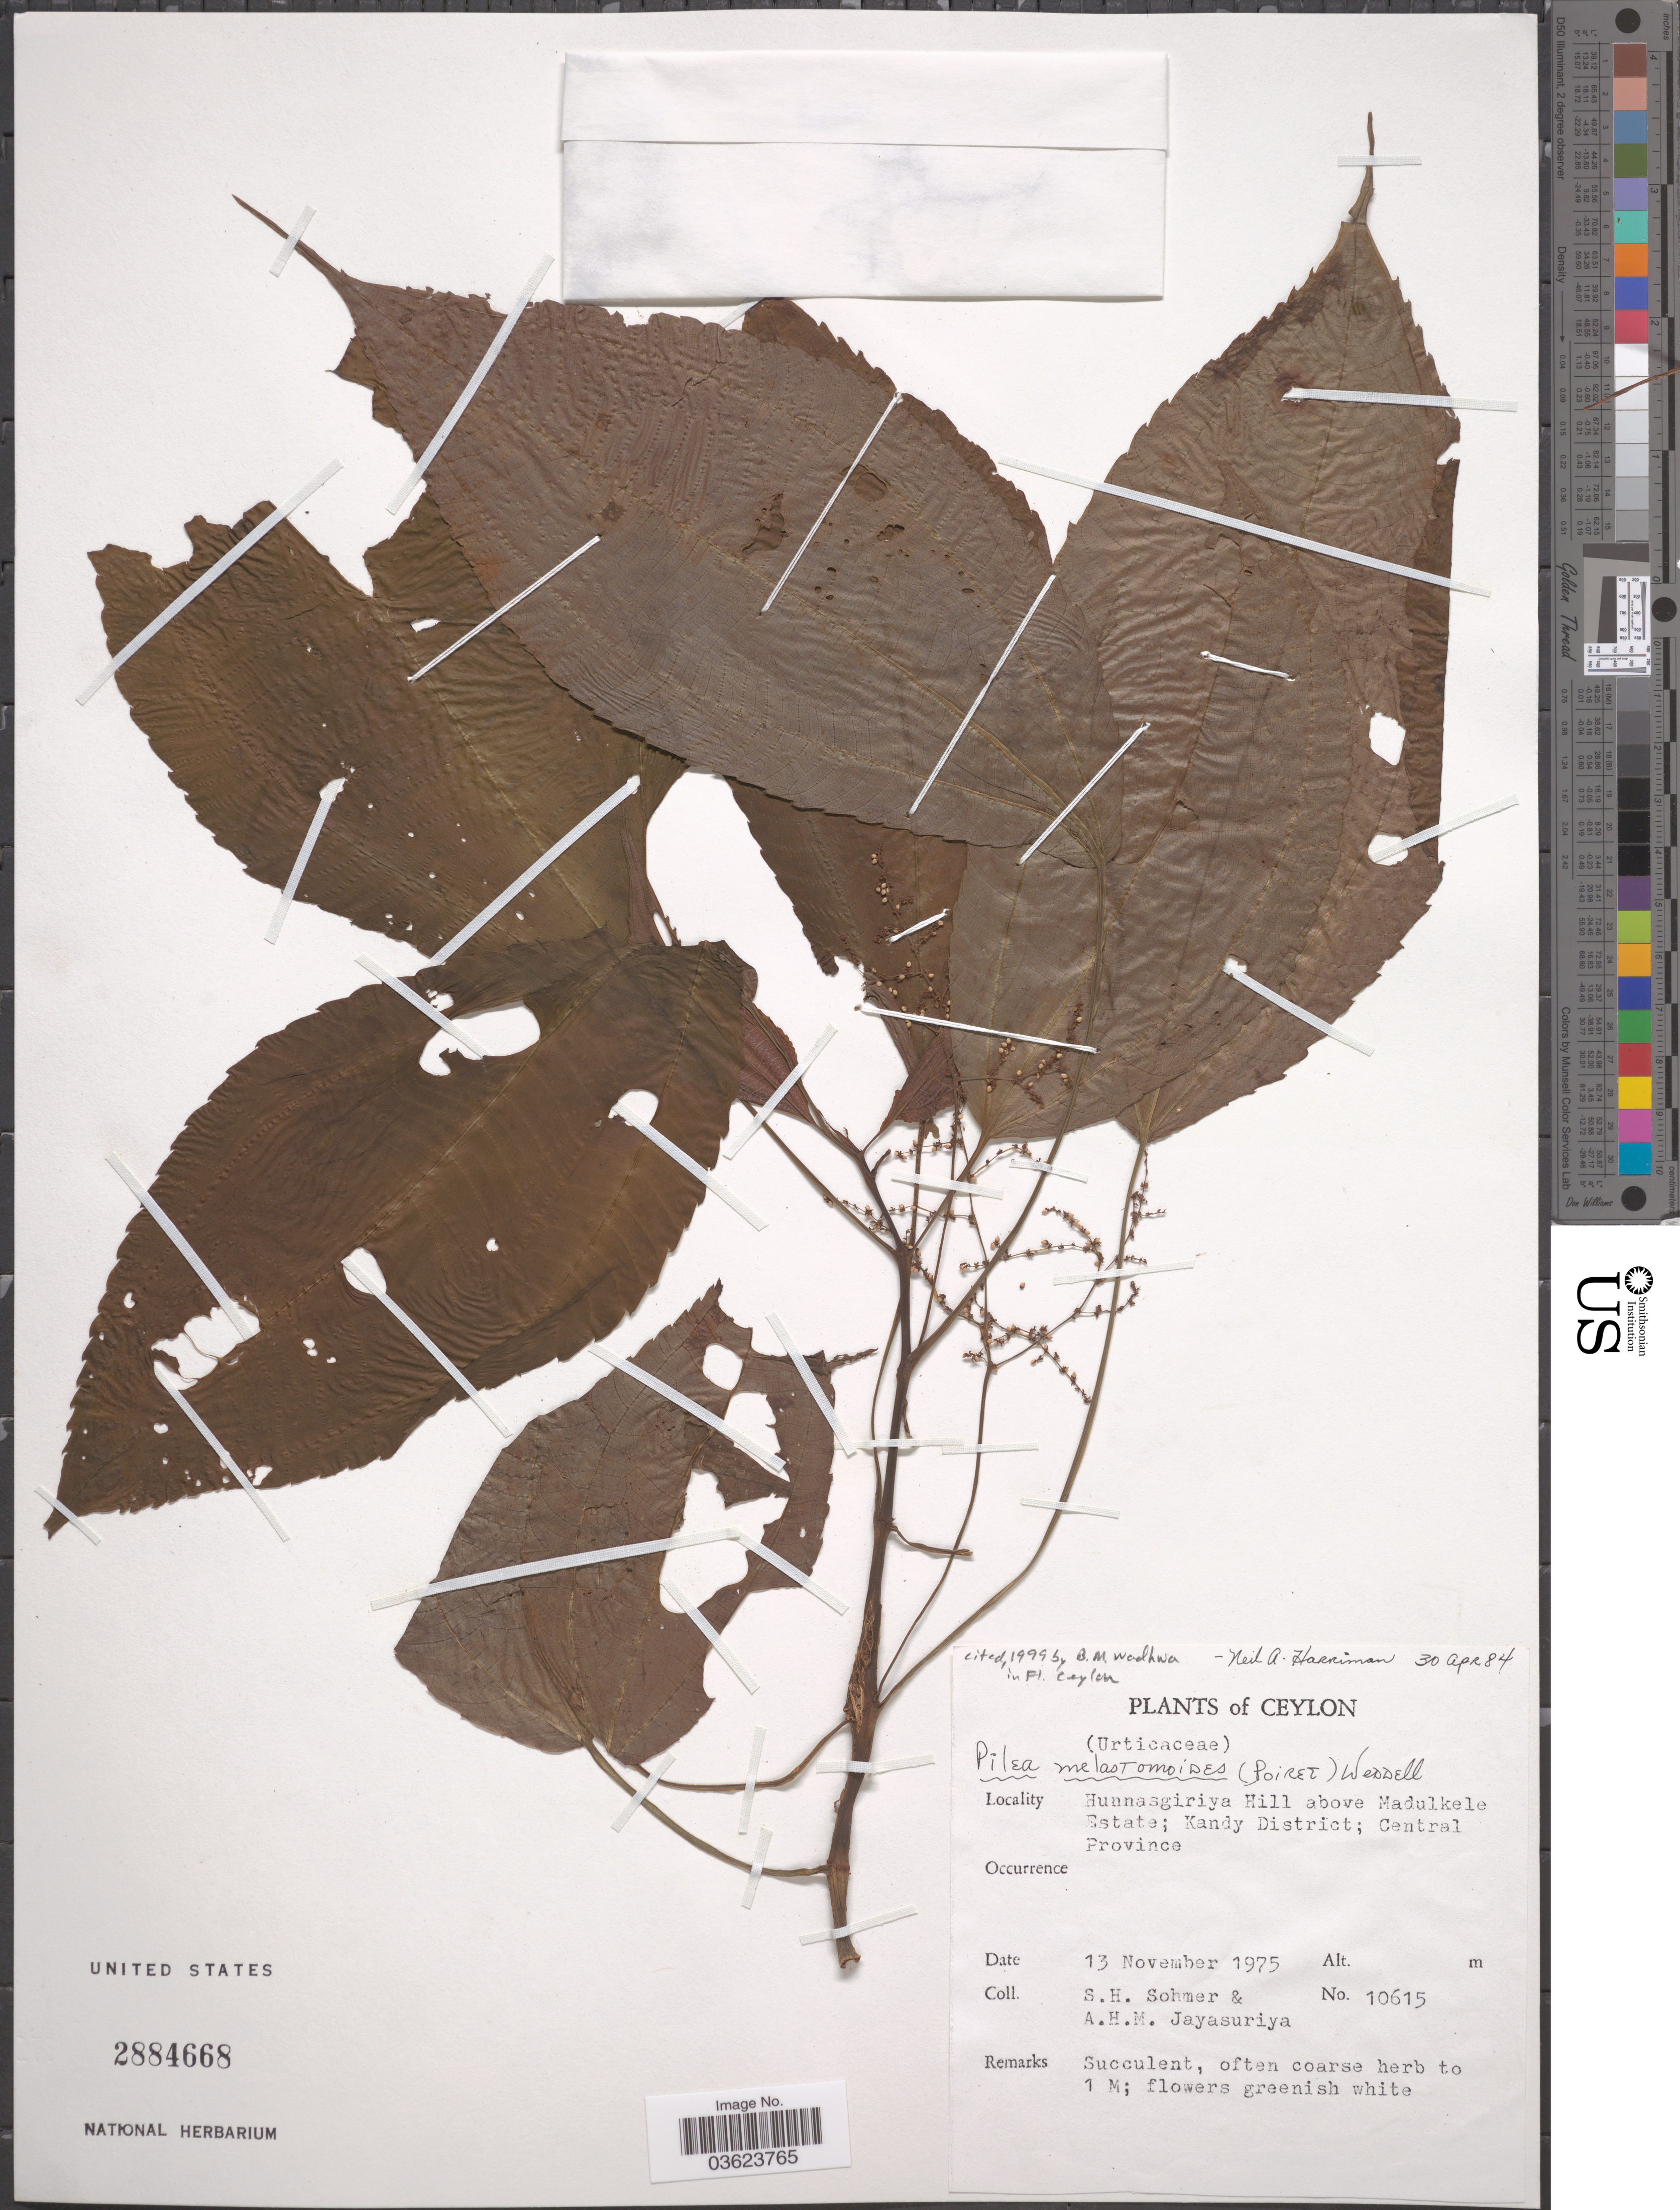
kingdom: Plantae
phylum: Tracheophyta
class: Magnoliopsida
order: Rosales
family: Urticaceae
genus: Pilea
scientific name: Pilea melastomoides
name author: (Spreng.) Urb.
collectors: S. H. Sohmer & A. H. Jayasuriya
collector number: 10615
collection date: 1975-11-13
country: Sri Lanka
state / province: Central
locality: Ceylon. Hunnasgiriya Hill above Madulkele Estate; Kandy District.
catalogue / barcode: US 2884668